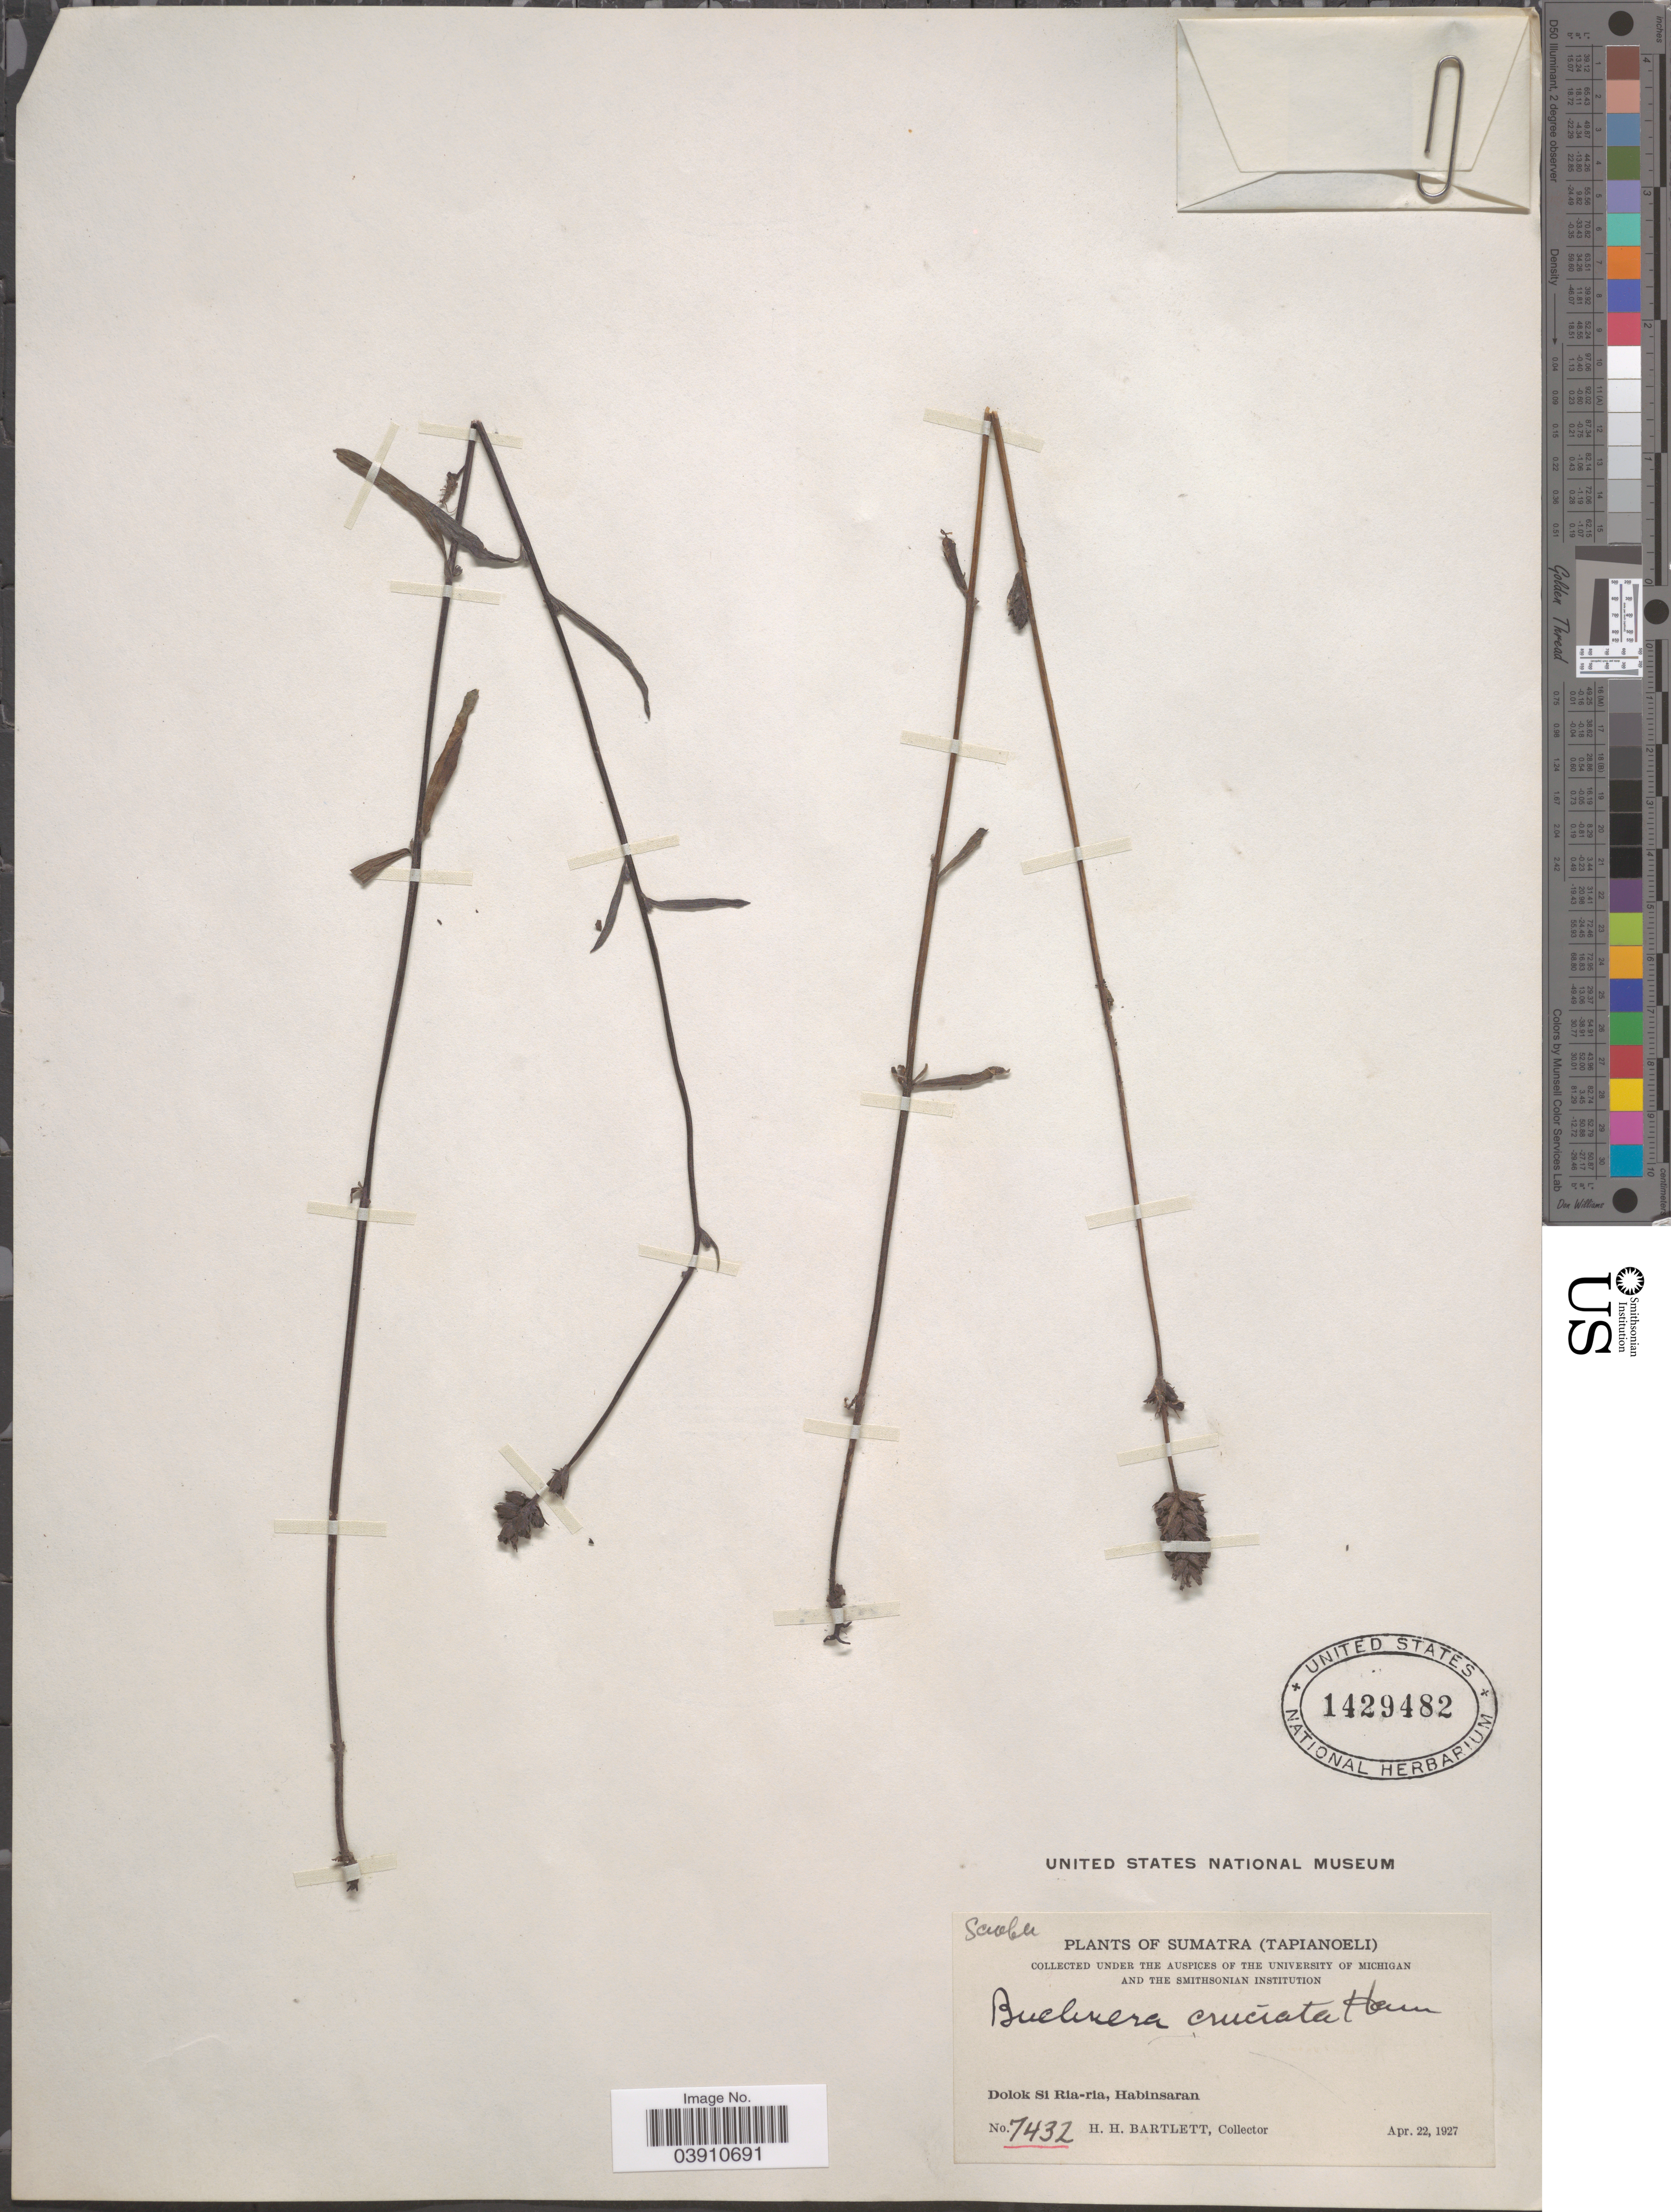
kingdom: Plantae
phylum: Tracheophyta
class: Magnoliopsida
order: Lamiales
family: Orobanchaceae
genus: Buchnera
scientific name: Buchnera cruciata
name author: Ham.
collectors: H. H. Bartlett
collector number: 7432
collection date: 1927-04-22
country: Indonesia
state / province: Sumatra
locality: Tapianoeli. Dolok Si Ria-ria, Habinsaran.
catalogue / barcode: US 1429482